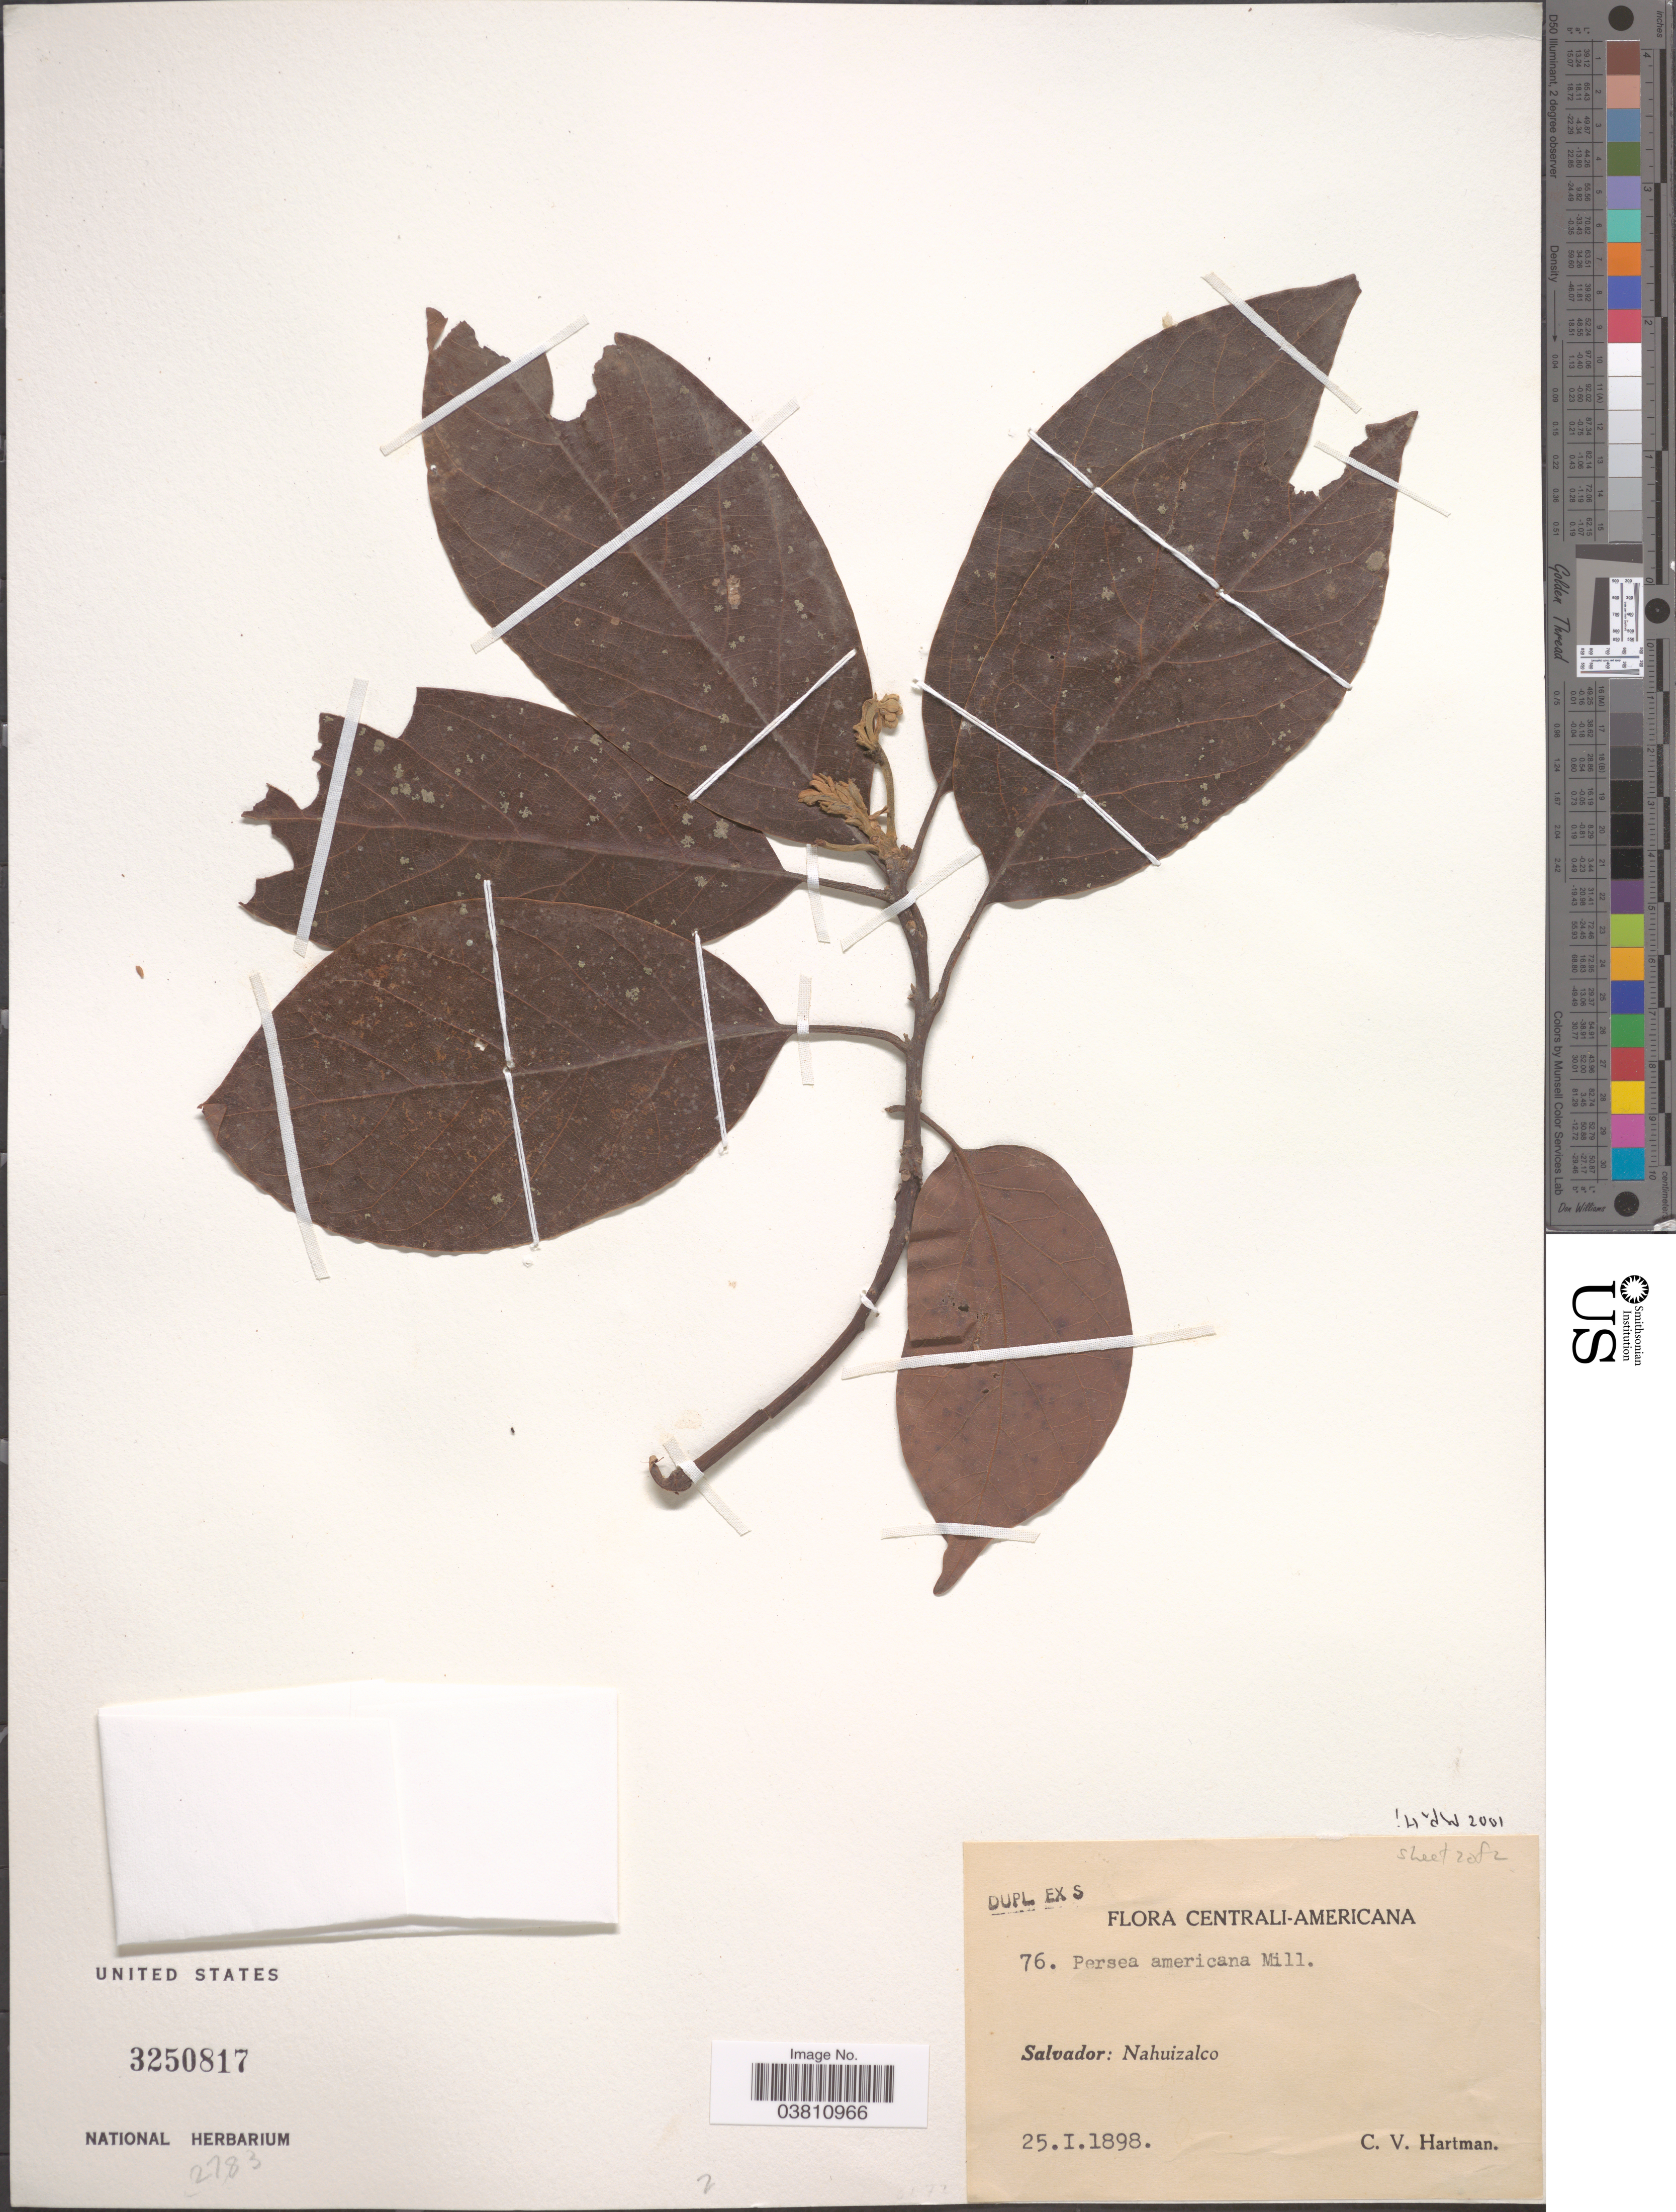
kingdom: Plantae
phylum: Tracheophyta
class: Magnoliopsida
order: Laurales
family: Lauraceae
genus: Persea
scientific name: Persea americana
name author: Mill.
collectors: C. V. Hartman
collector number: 76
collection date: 1898-01-25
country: El Salvador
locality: Salvador: Nahuizalco.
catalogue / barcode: US 3250817